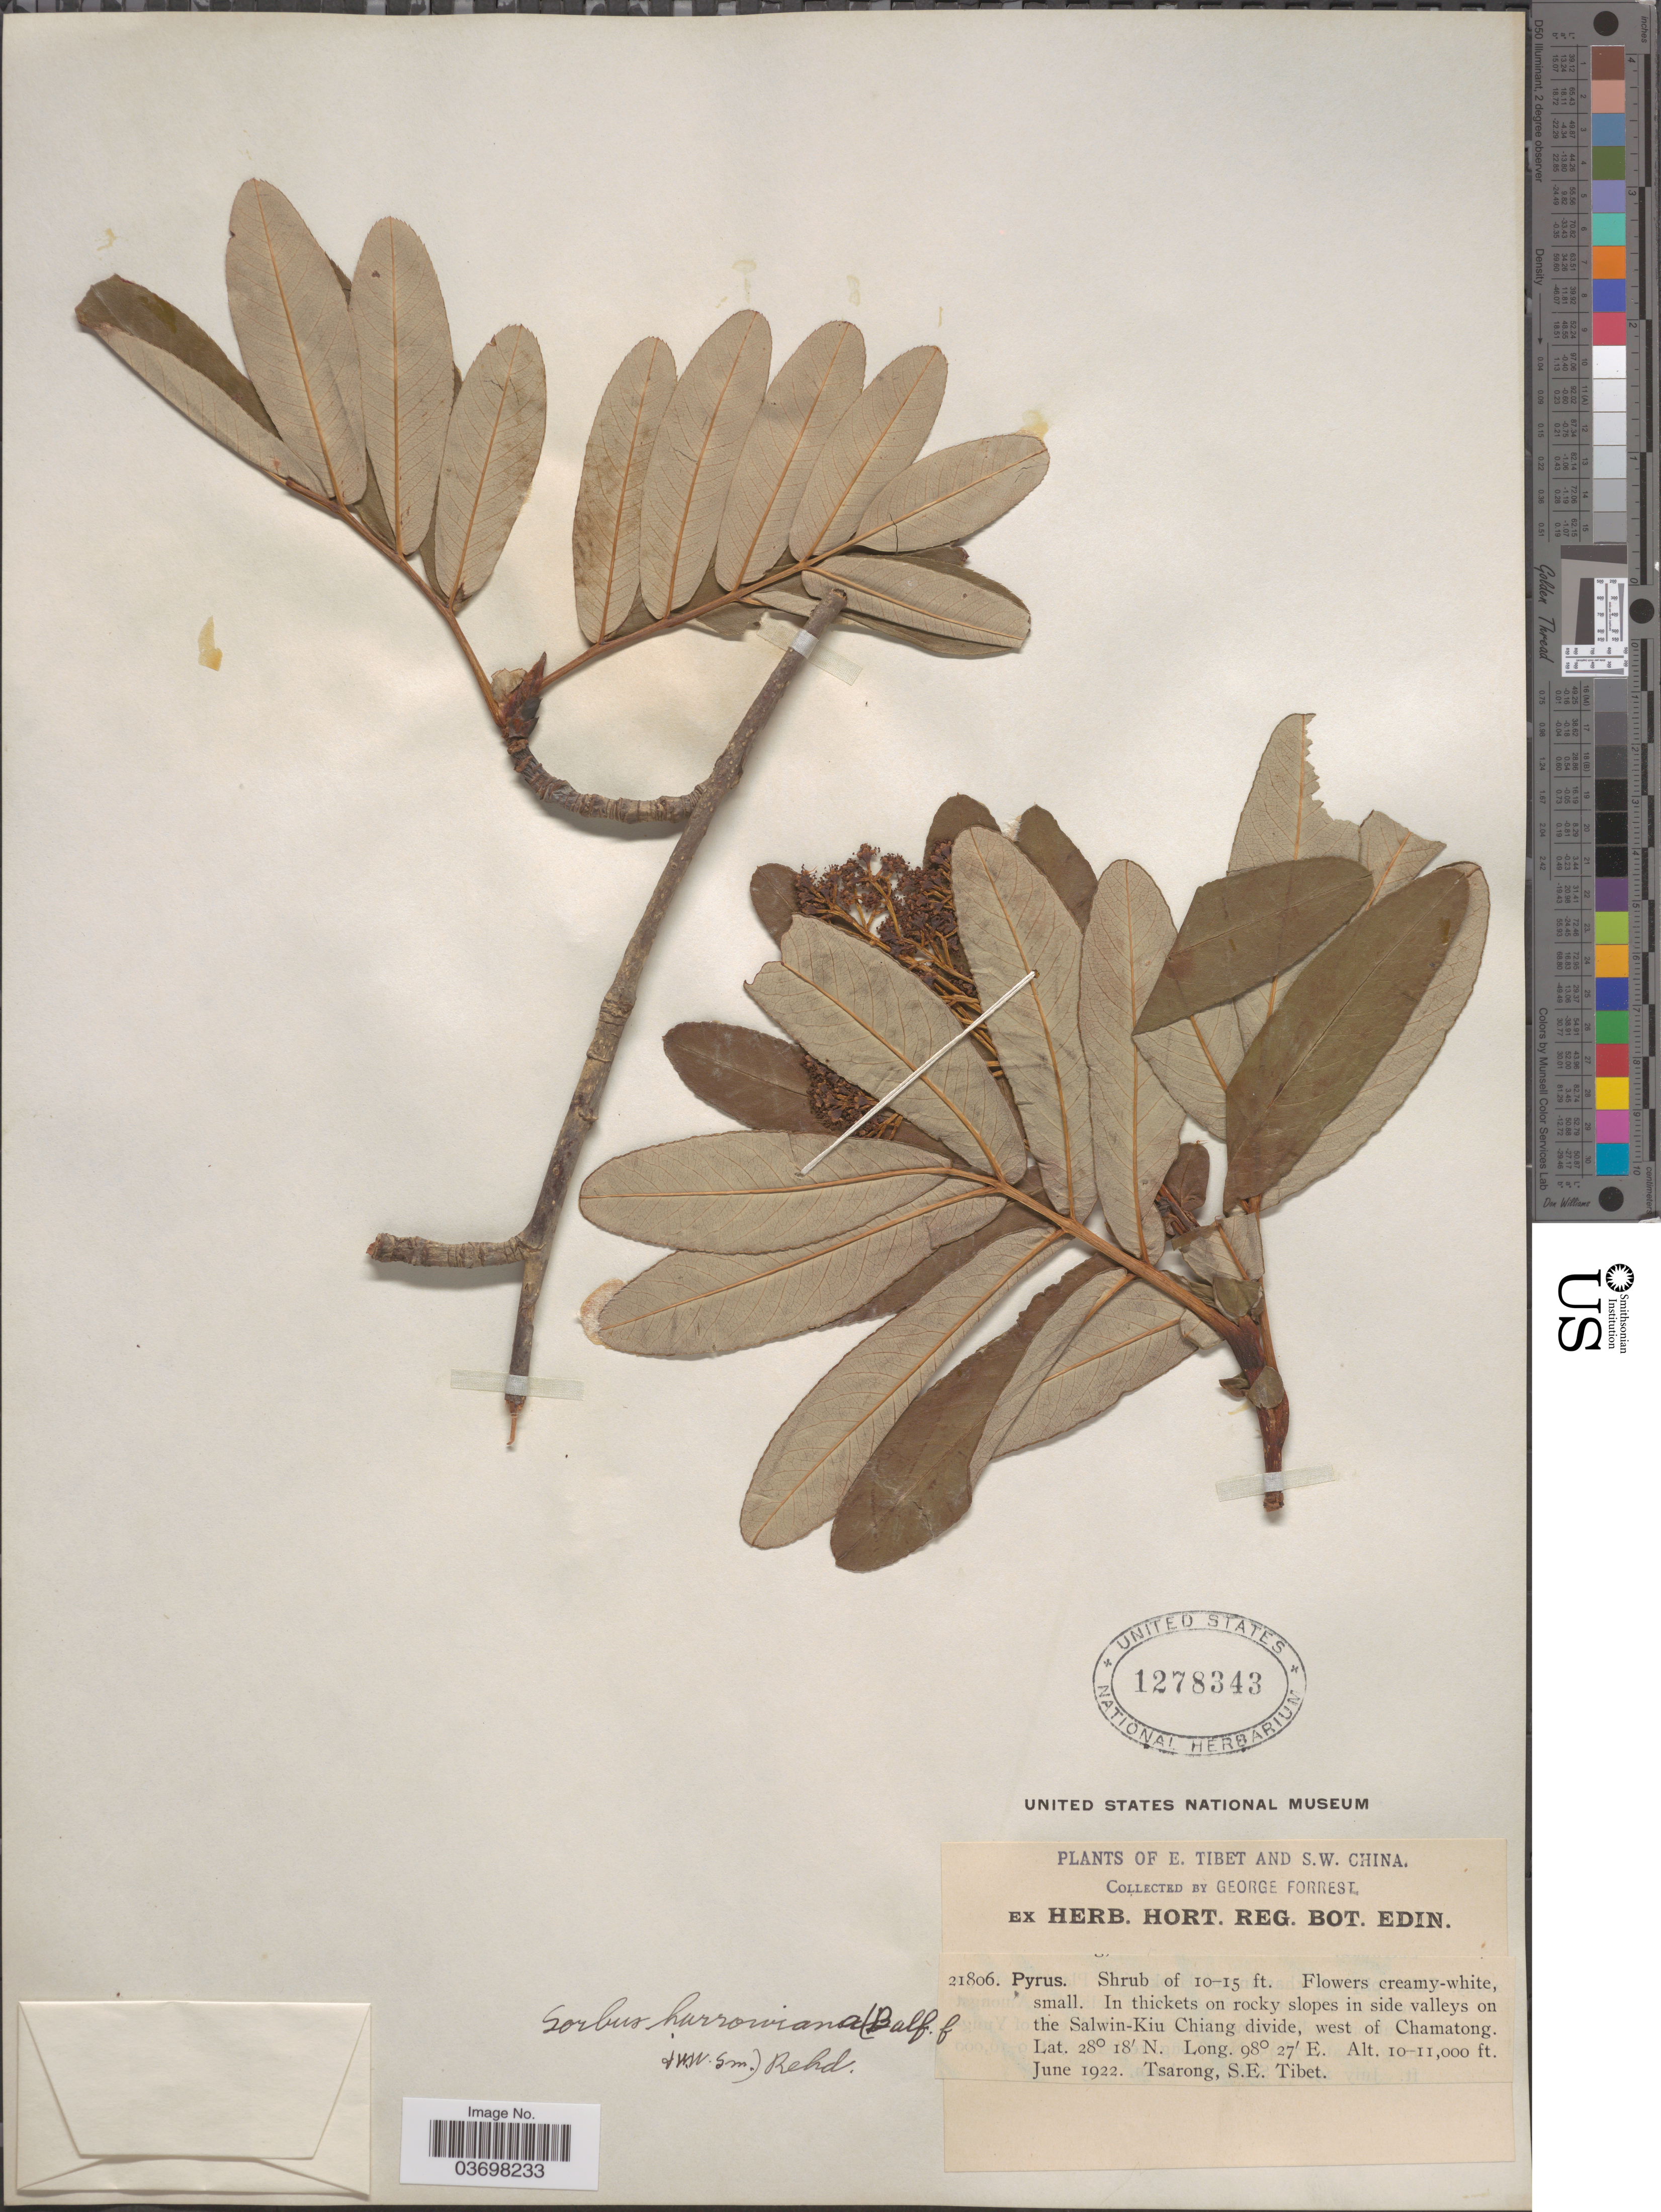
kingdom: Plantae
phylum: Tracheophyta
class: Magnoliopsida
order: Rosales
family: Rosaceae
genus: Sorbus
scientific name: Sorbus harrowiana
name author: (Balf. f. & W.W. Sm.) Rehder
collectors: G. Forrest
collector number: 21806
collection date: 1922-06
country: China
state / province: Xizang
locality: S.W. China. In thickets on rocky slopes in side valleys on the Salwin-Kiu Chiang divide, west of Chamatong. Tsarong, S.E. Tibet.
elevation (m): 3048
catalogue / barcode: US 1278343